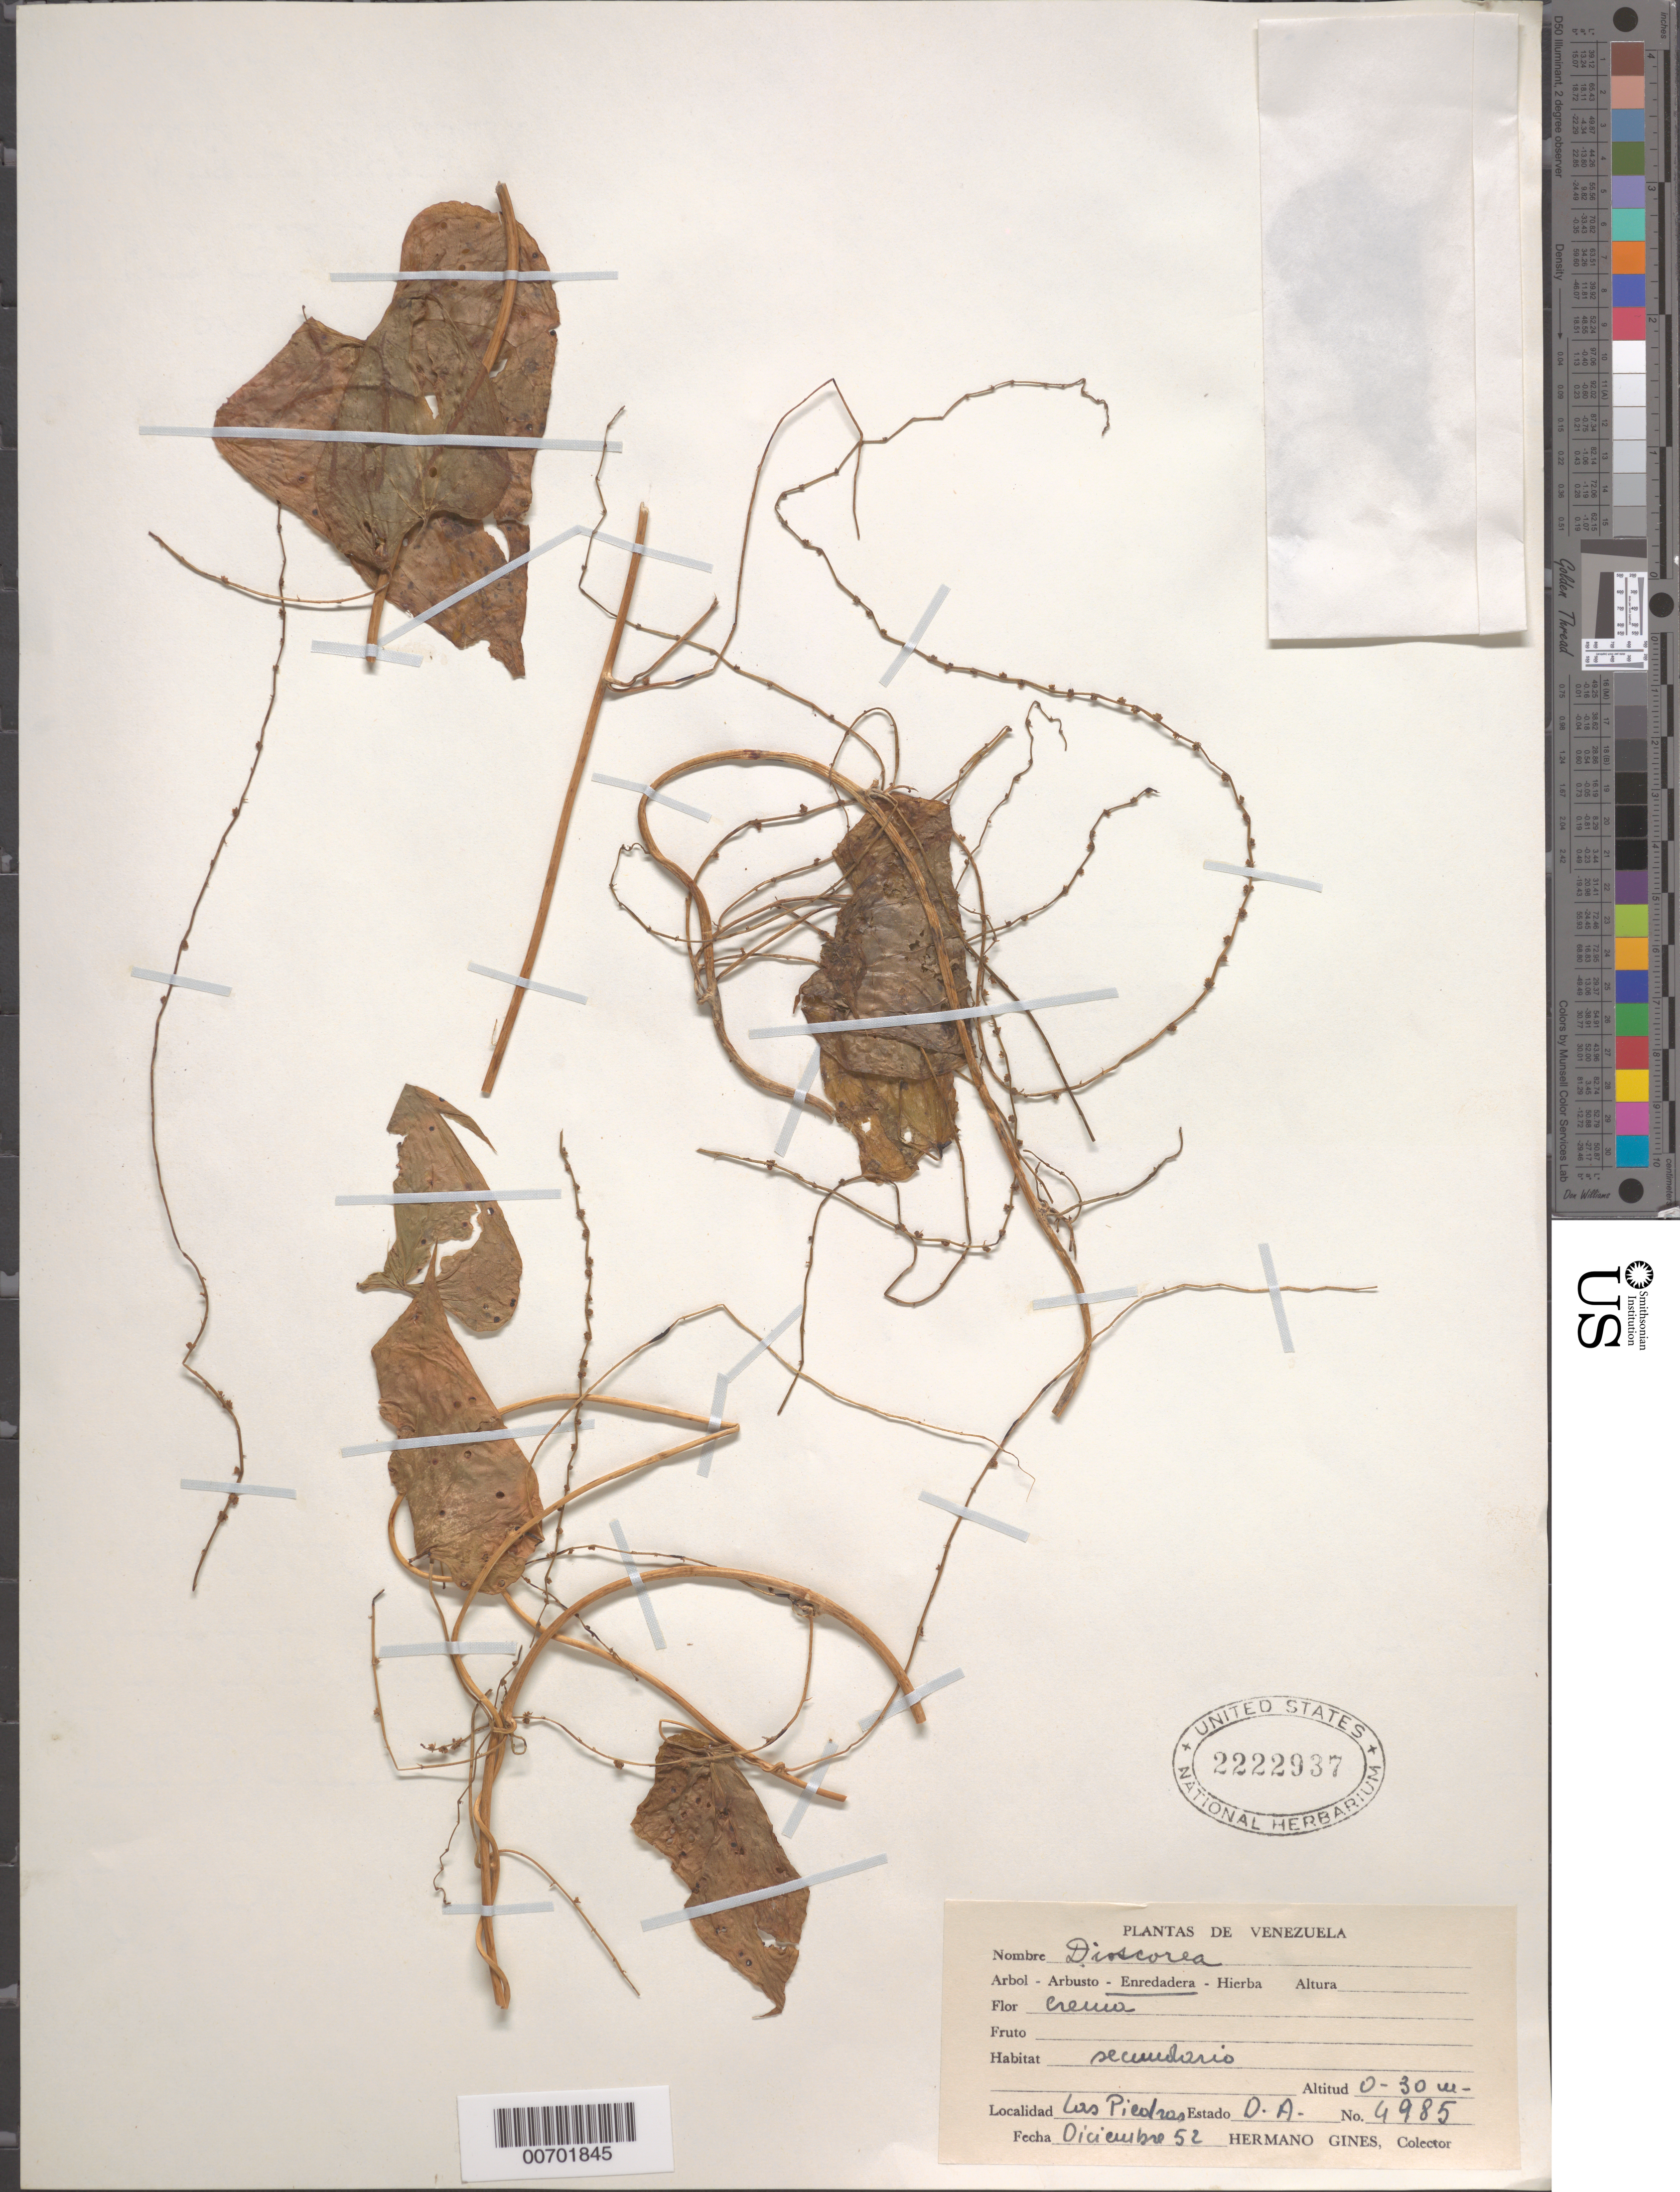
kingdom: Plantae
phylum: Tracheophyta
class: Liliopsida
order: Dioscoreales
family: Dioscoreaceae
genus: Dioscorea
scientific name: Dioscorea sp.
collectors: H. Gines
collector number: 4985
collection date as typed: Dec-52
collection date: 1952-12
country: Venezuela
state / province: Delta Amacuro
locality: Los Piedras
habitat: Secondary veg.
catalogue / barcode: US 2222937